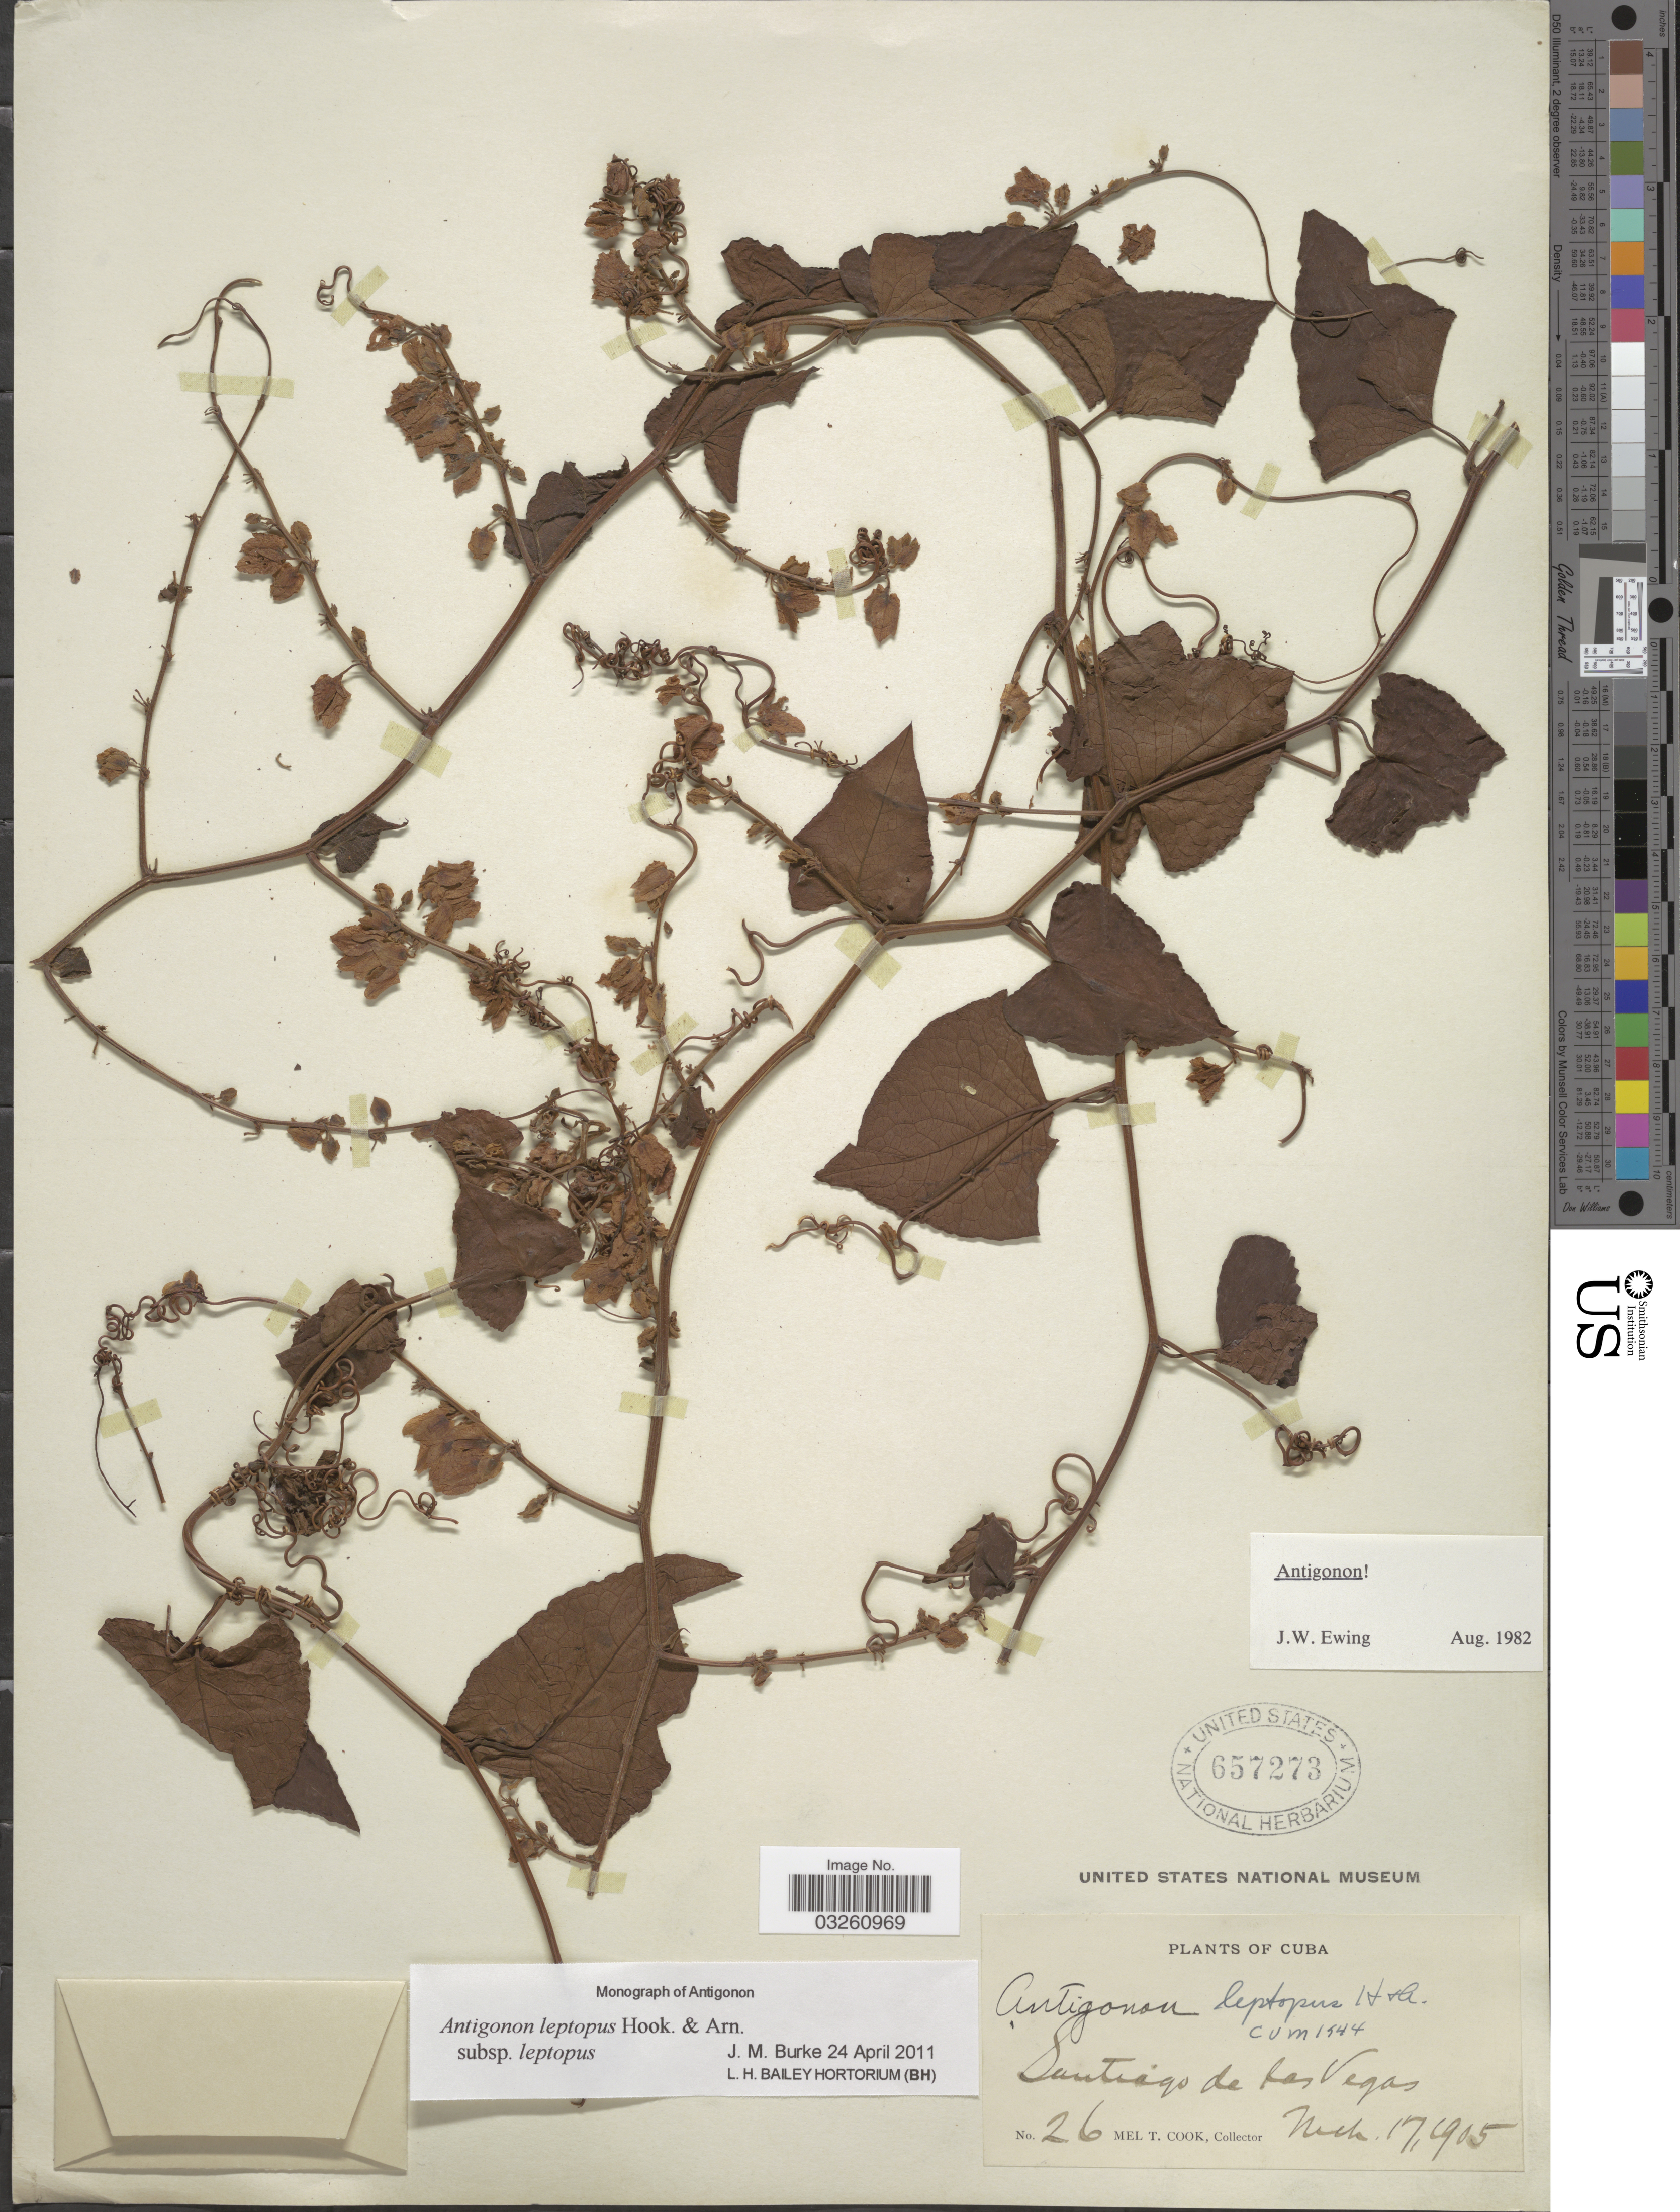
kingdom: Plantae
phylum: Tracheophyta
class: Magnoliopsida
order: Caryophyllales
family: Polygonaceae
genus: Antigonon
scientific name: Antigonon leptopus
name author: Hook. & Arn.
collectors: M. T. Cook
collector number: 26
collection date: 1905-03-17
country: Cuba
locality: Santiago de Las Vegas.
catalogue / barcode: US 657273